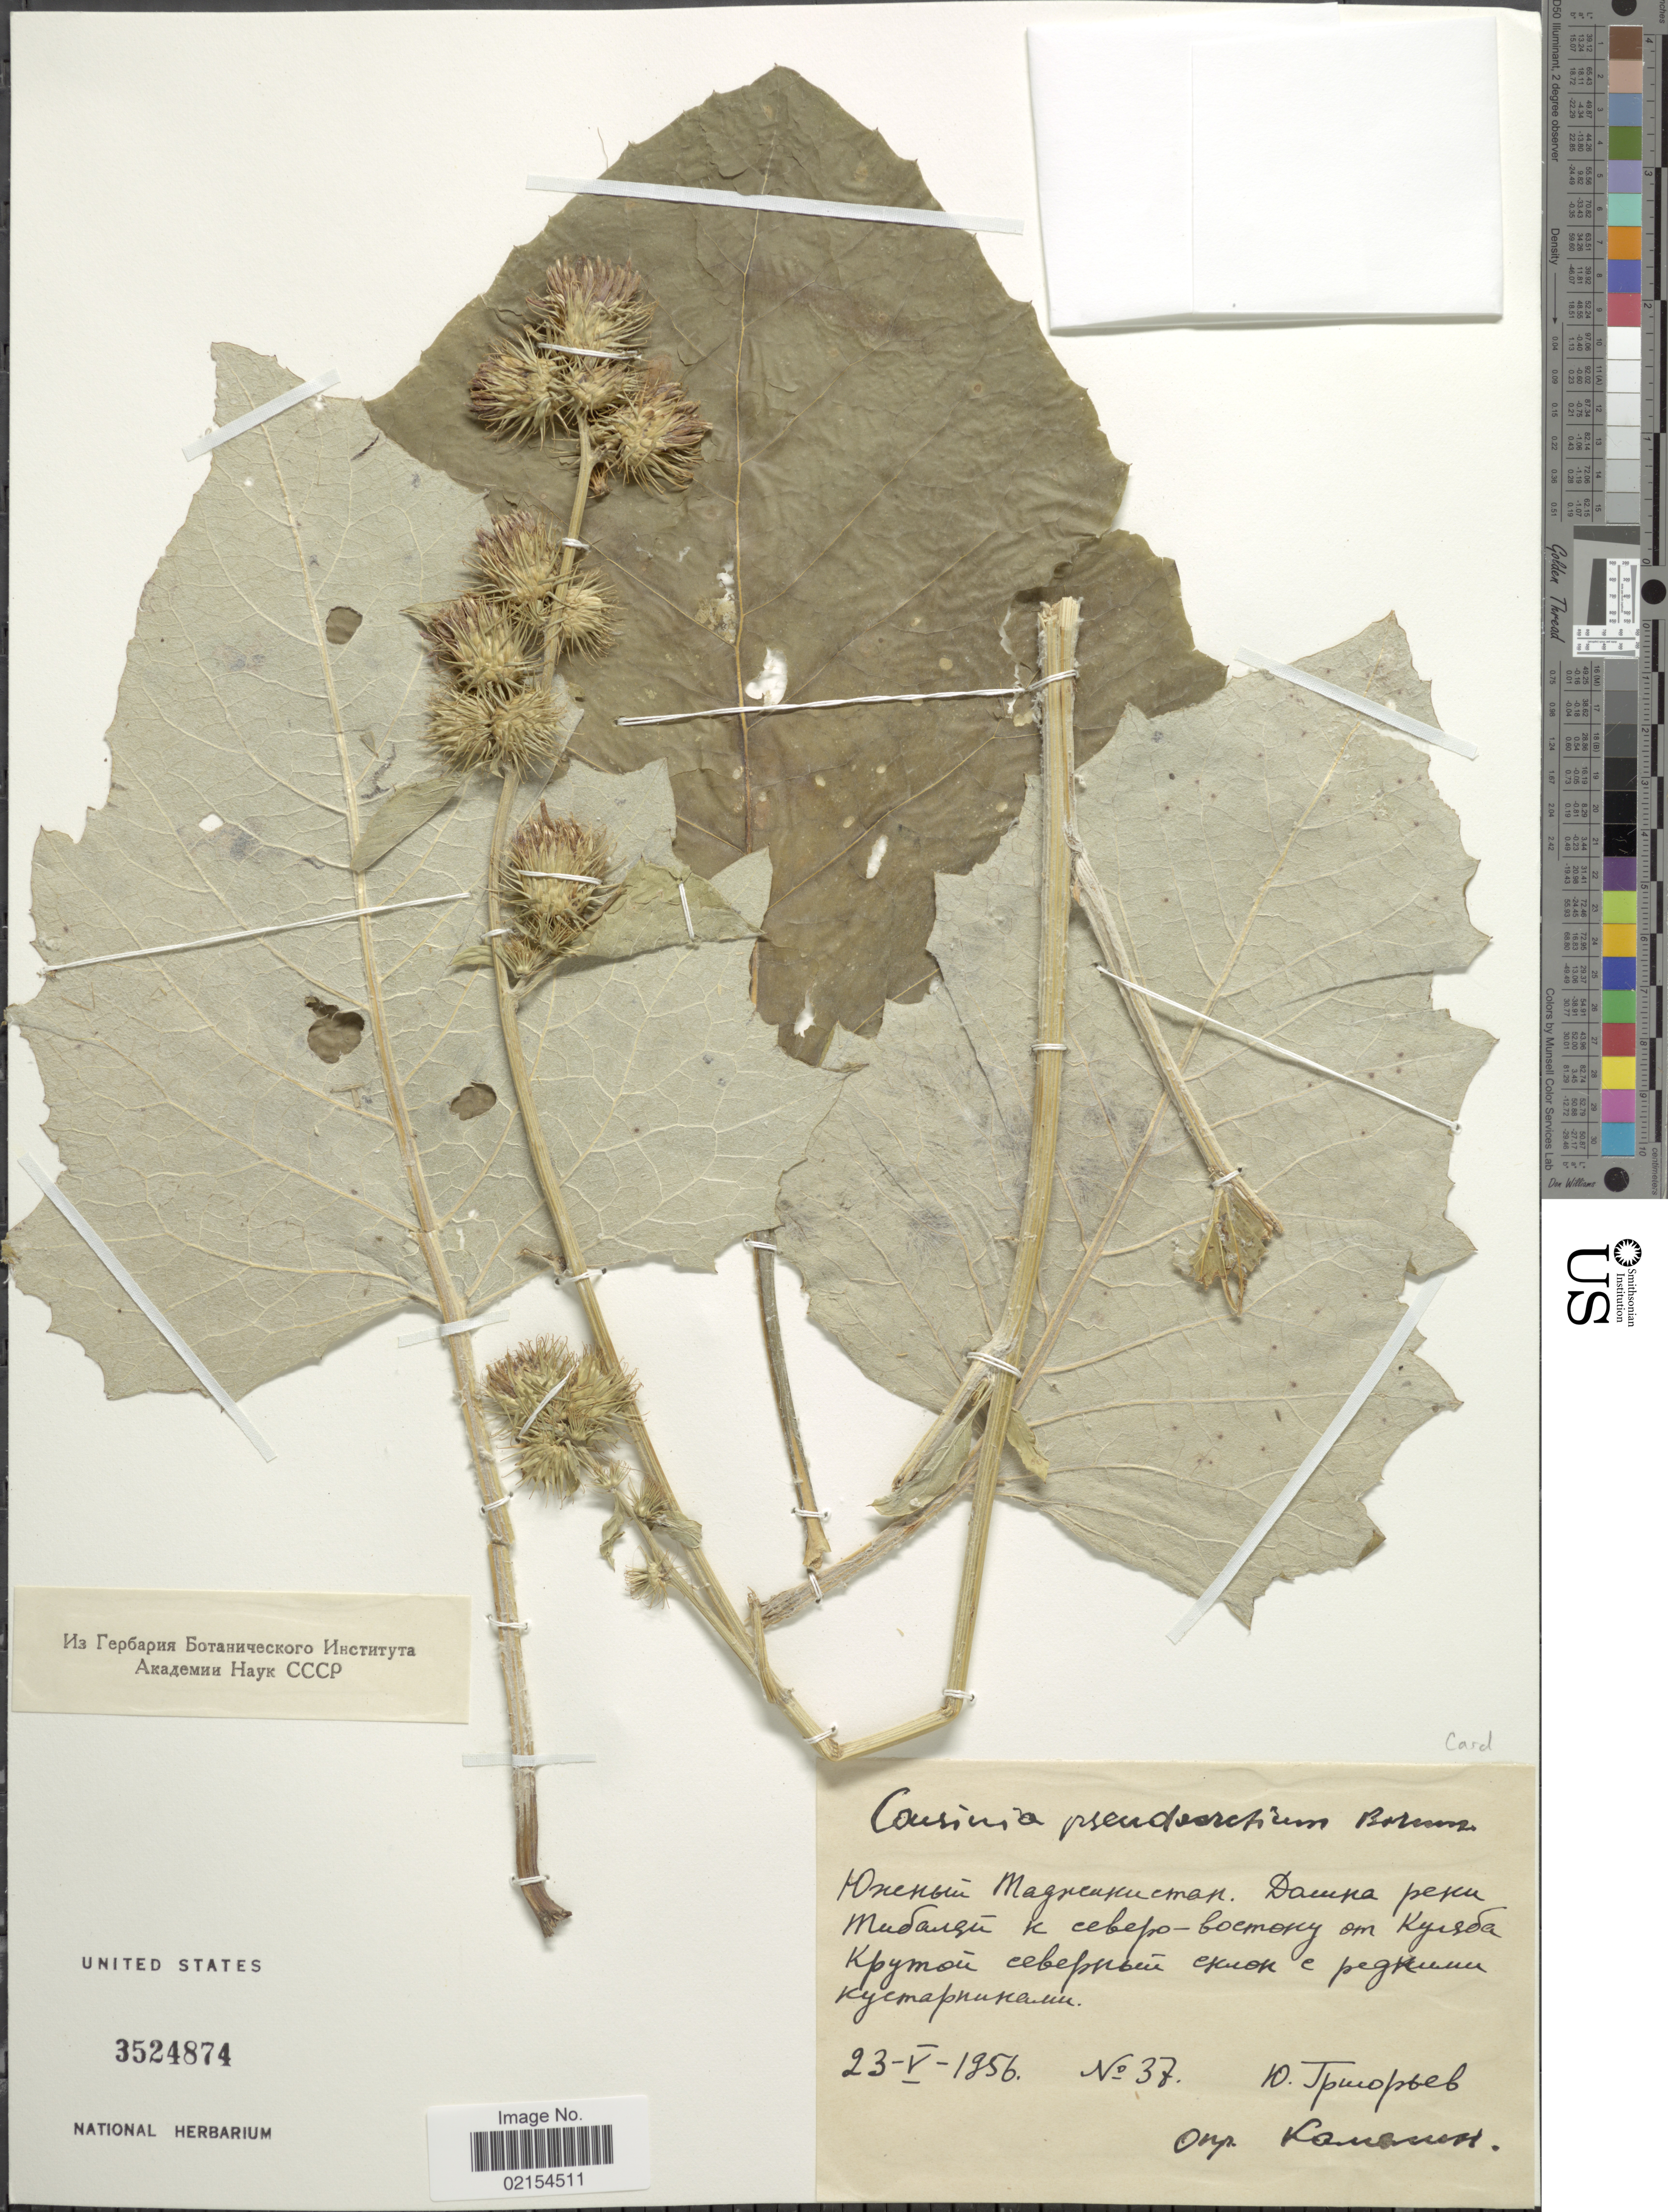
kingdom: Plantae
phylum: Tracheophyta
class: Magnoliopsida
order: Asterales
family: Asteraceae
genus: Cousinia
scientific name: Cousinia pseudocirsium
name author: Rech. f.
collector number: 37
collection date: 1956-05-23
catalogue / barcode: US 3524874